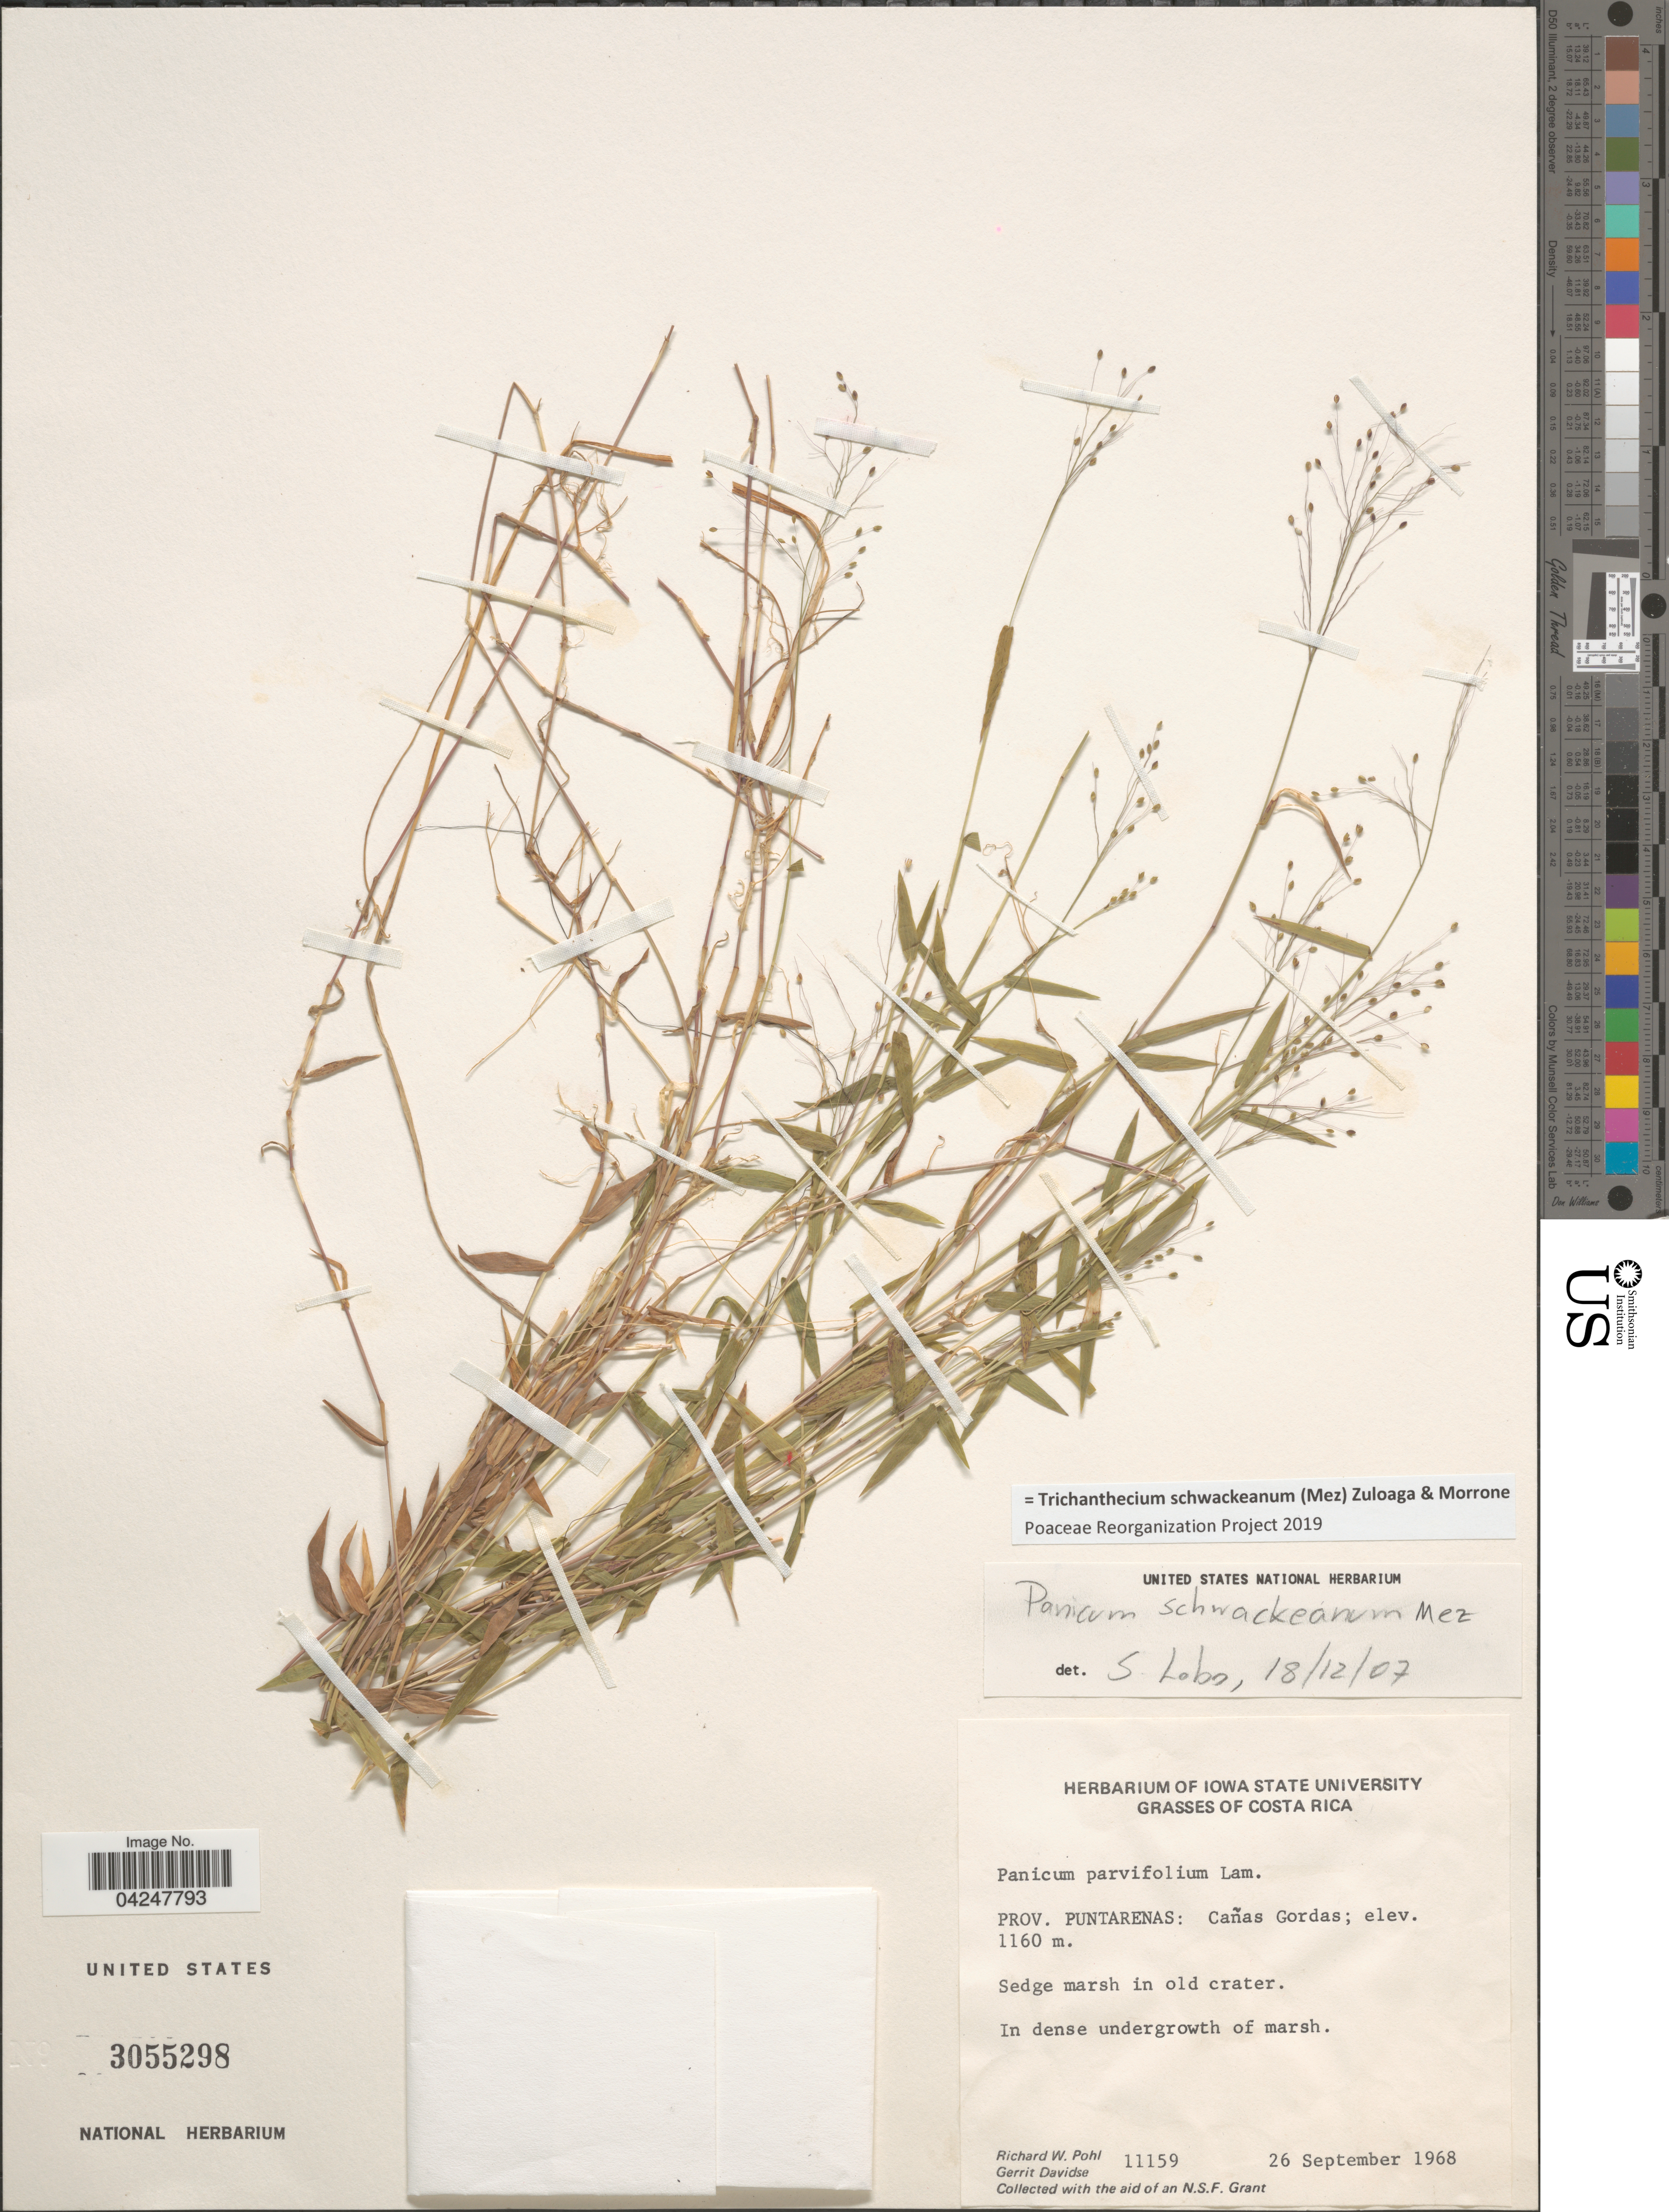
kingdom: Plantae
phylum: Tracheophyta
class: Liliopsida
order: Poales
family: Poaceae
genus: Trichanthecium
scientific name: Trichanthecium schwackeanum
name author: (Mez) Zuloaga & Morrone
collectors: R. W. Pohl & G. Davidse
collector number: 11159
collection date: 1968-09-26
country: Costa Rica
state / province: Puntarenas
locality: Cañas Gordas.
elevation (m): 1160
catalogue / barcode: US 3055298